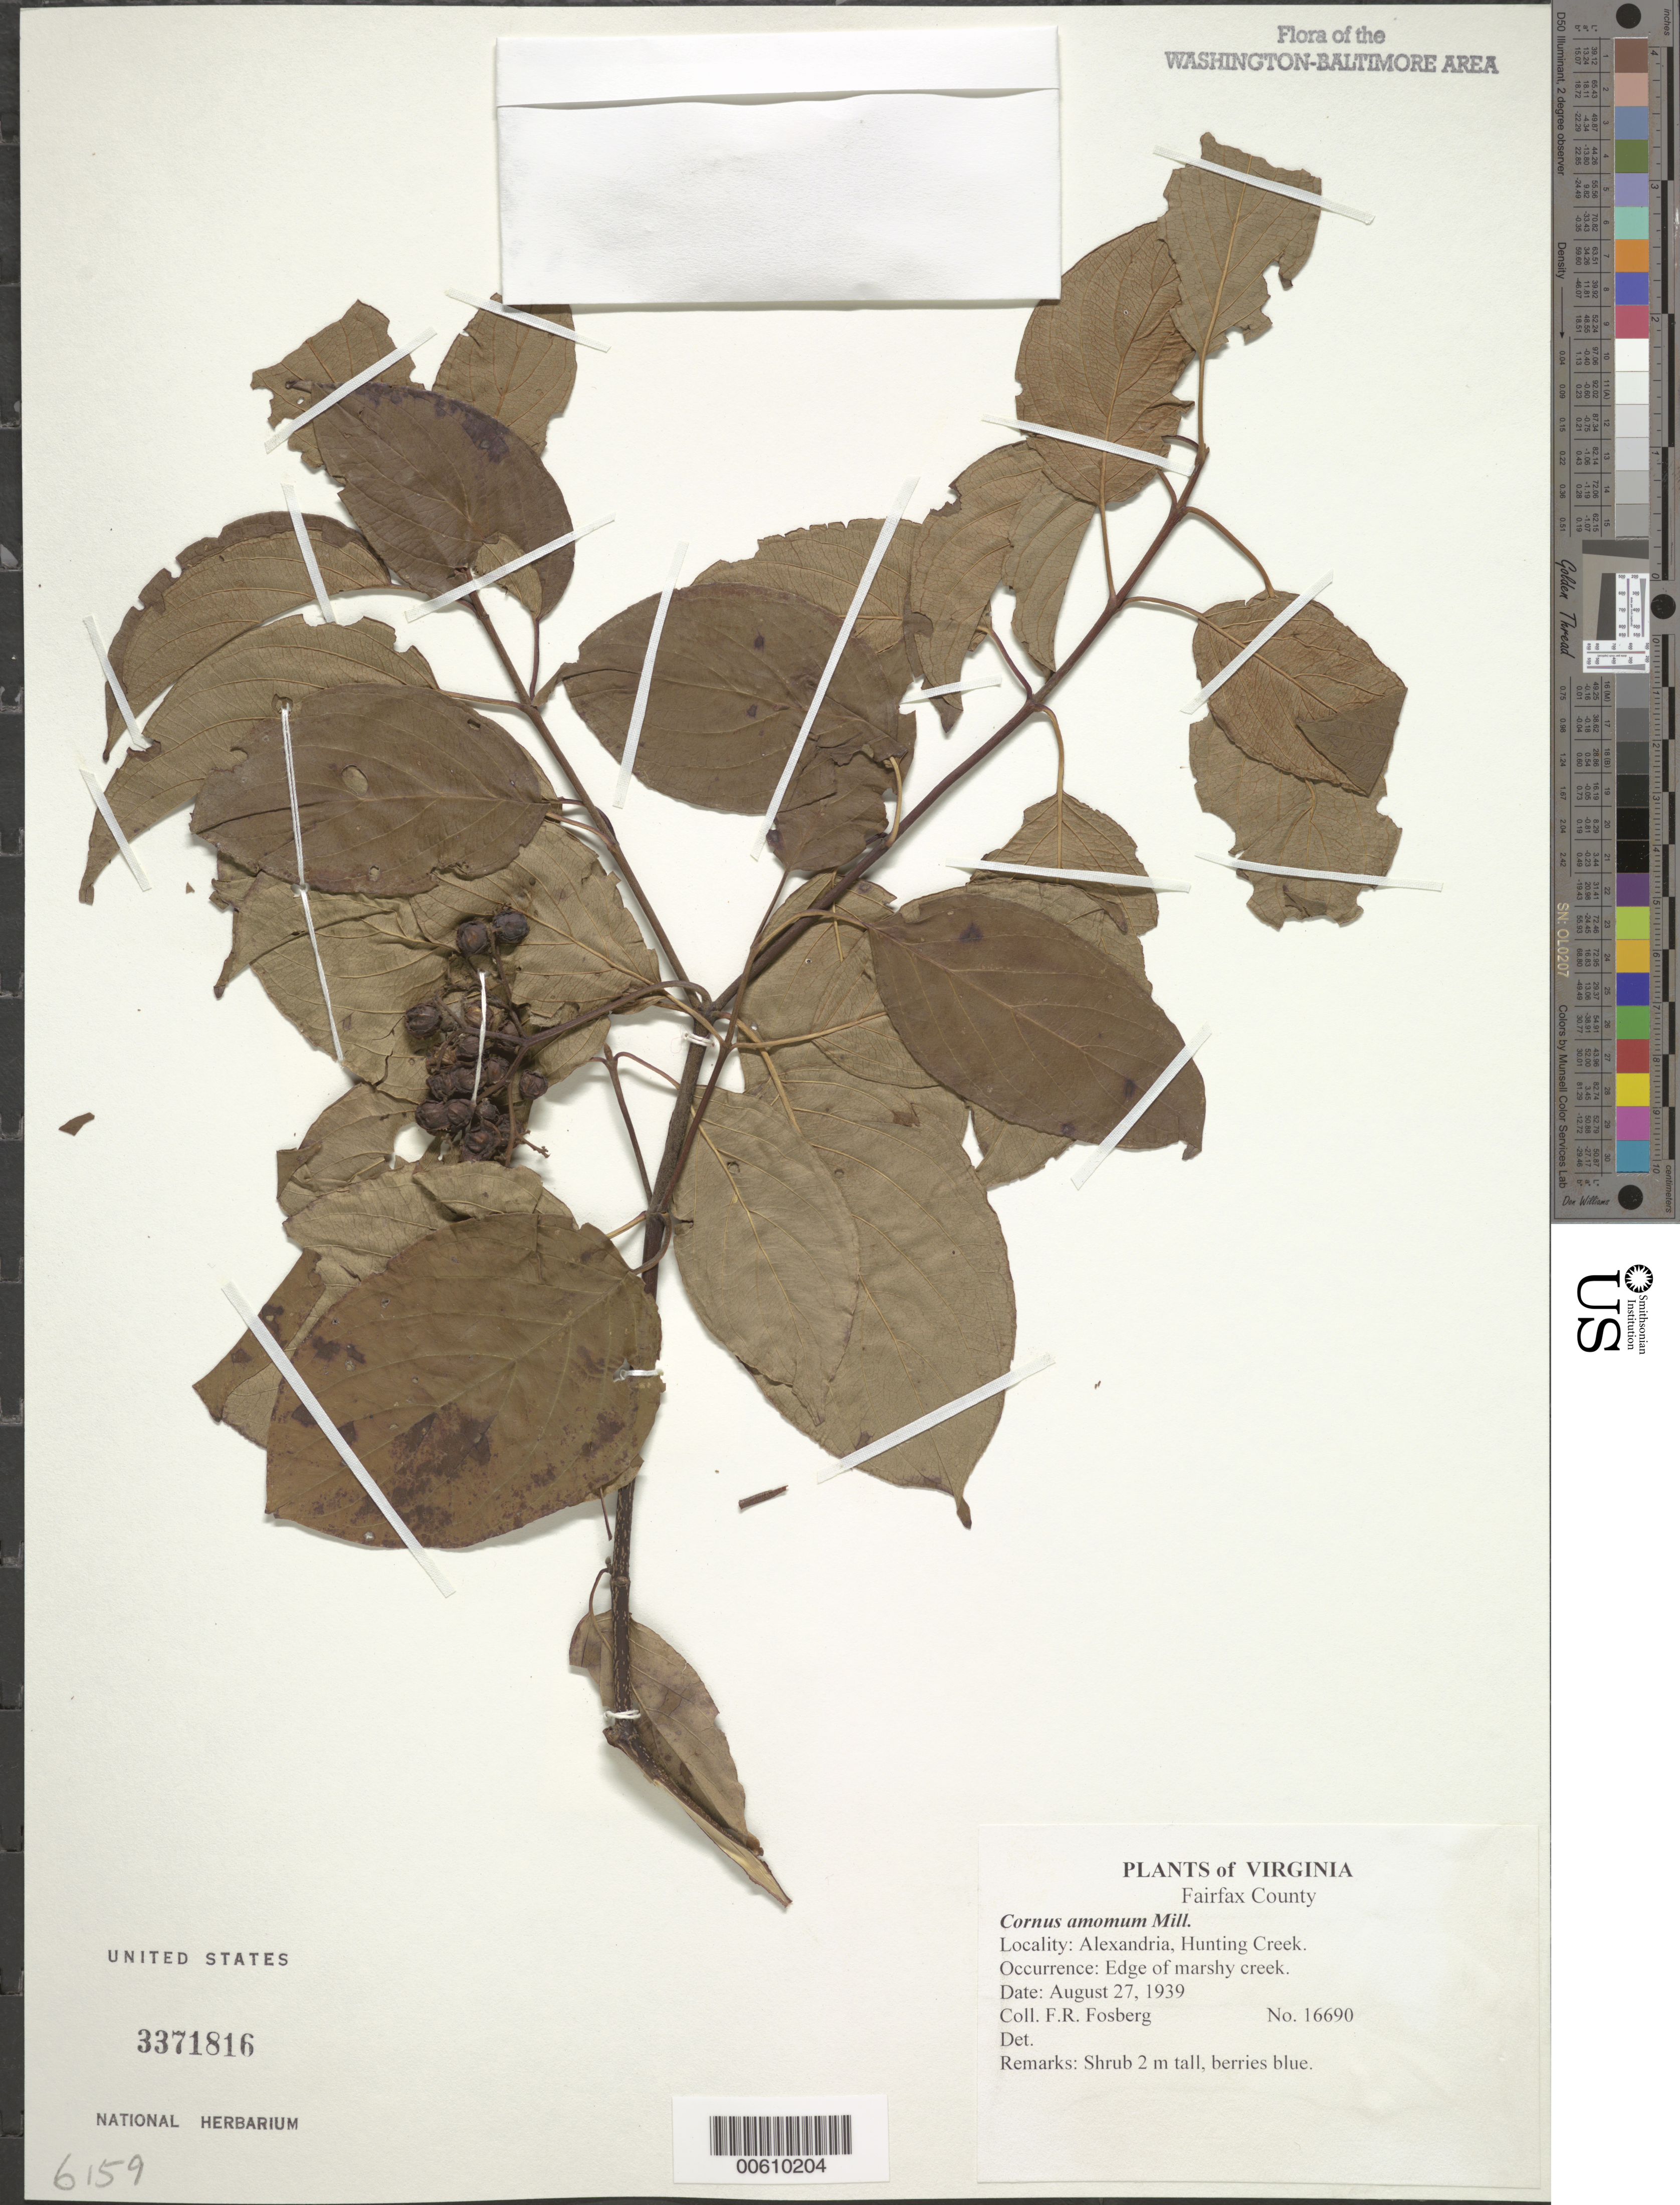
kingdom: Plantae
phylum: Tracheophyta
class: Magnoliopsida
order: Cornales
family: Cornaceae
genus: Cornus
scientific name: Cornus amomum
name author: Mill.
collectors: F. R. Fosberg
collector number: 16690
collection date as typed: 27 Aug 1939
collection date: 1939-08-27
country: United States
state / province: Virginia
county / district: City of Alexandria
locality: Alexandria, Hunting Creek.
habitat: Edge of marshy creek.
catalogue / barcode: US 3371816